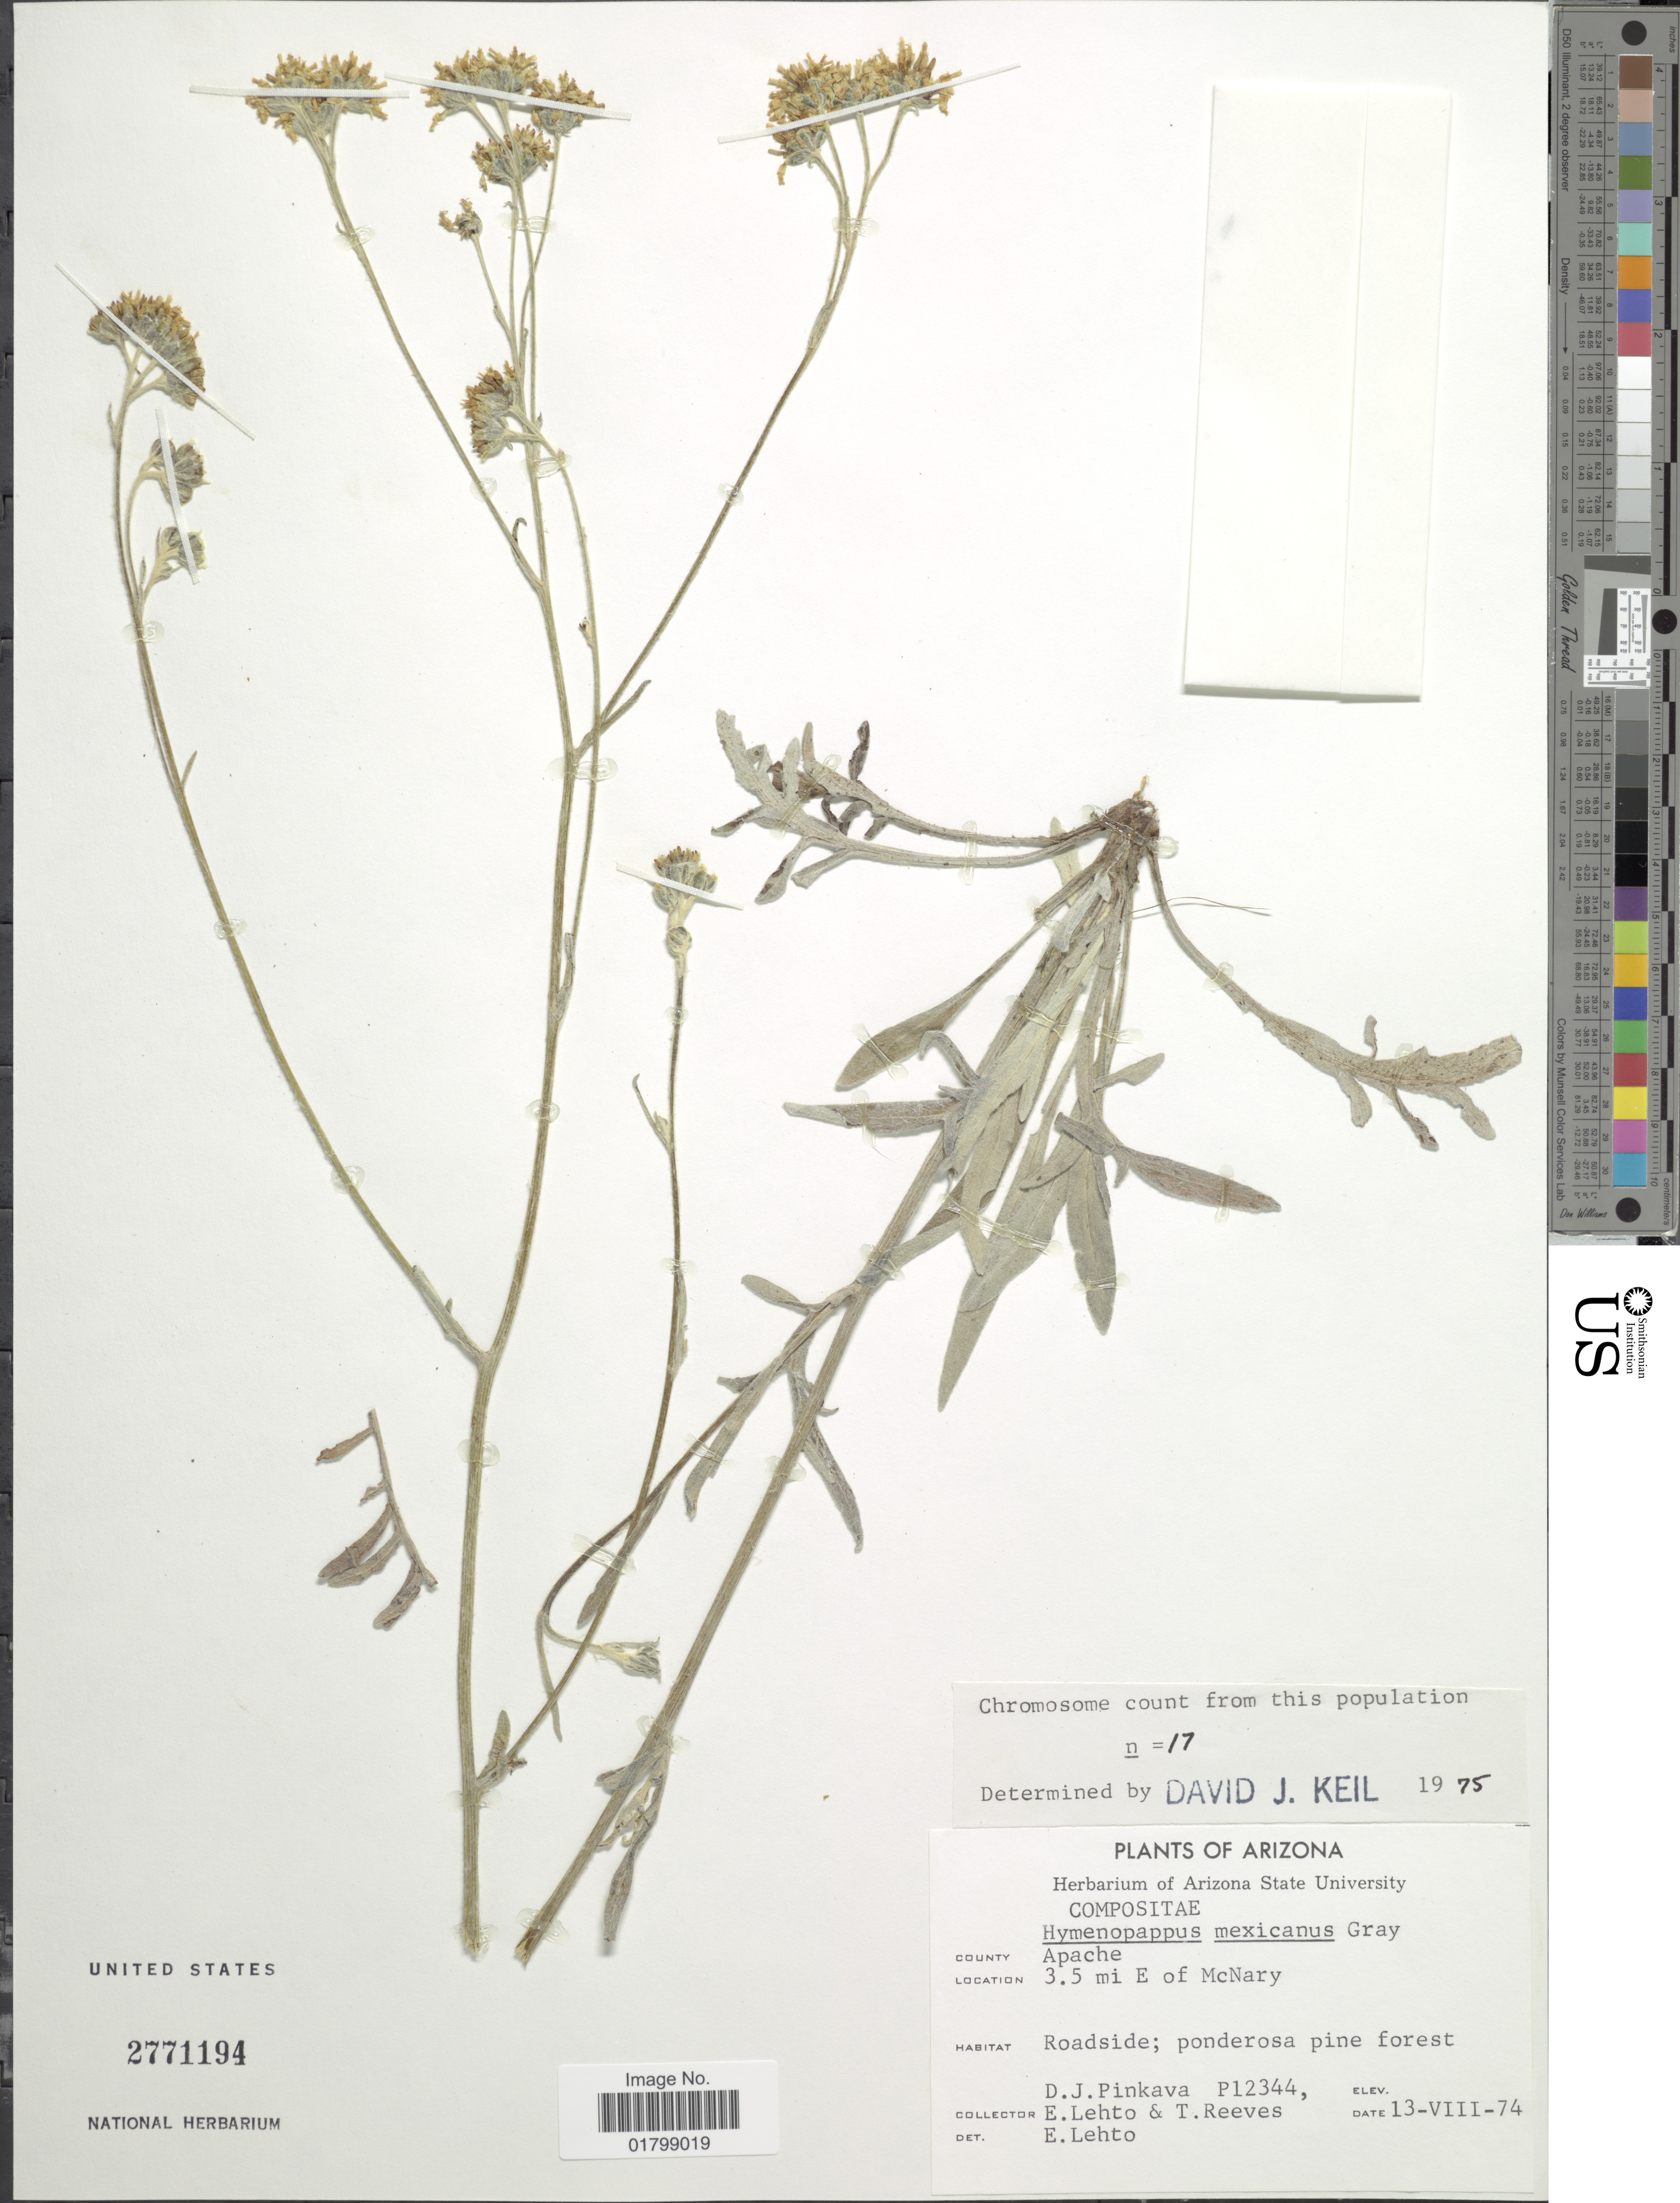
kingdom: Plantae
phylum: Tracheophyta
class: Magnoliopsida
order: Asterales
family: Asteraceae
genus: Hymenopappus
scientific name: Hymenopappus mexicanus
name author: A. Gray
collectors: D. J. Pinkava, E. Lehto & T. Reeves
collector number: P12344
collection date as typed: Transcribed d/m/y: 13/8/74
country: United States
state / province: Arizona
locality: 3.5 mi E of McNary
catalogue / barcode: US 2771194